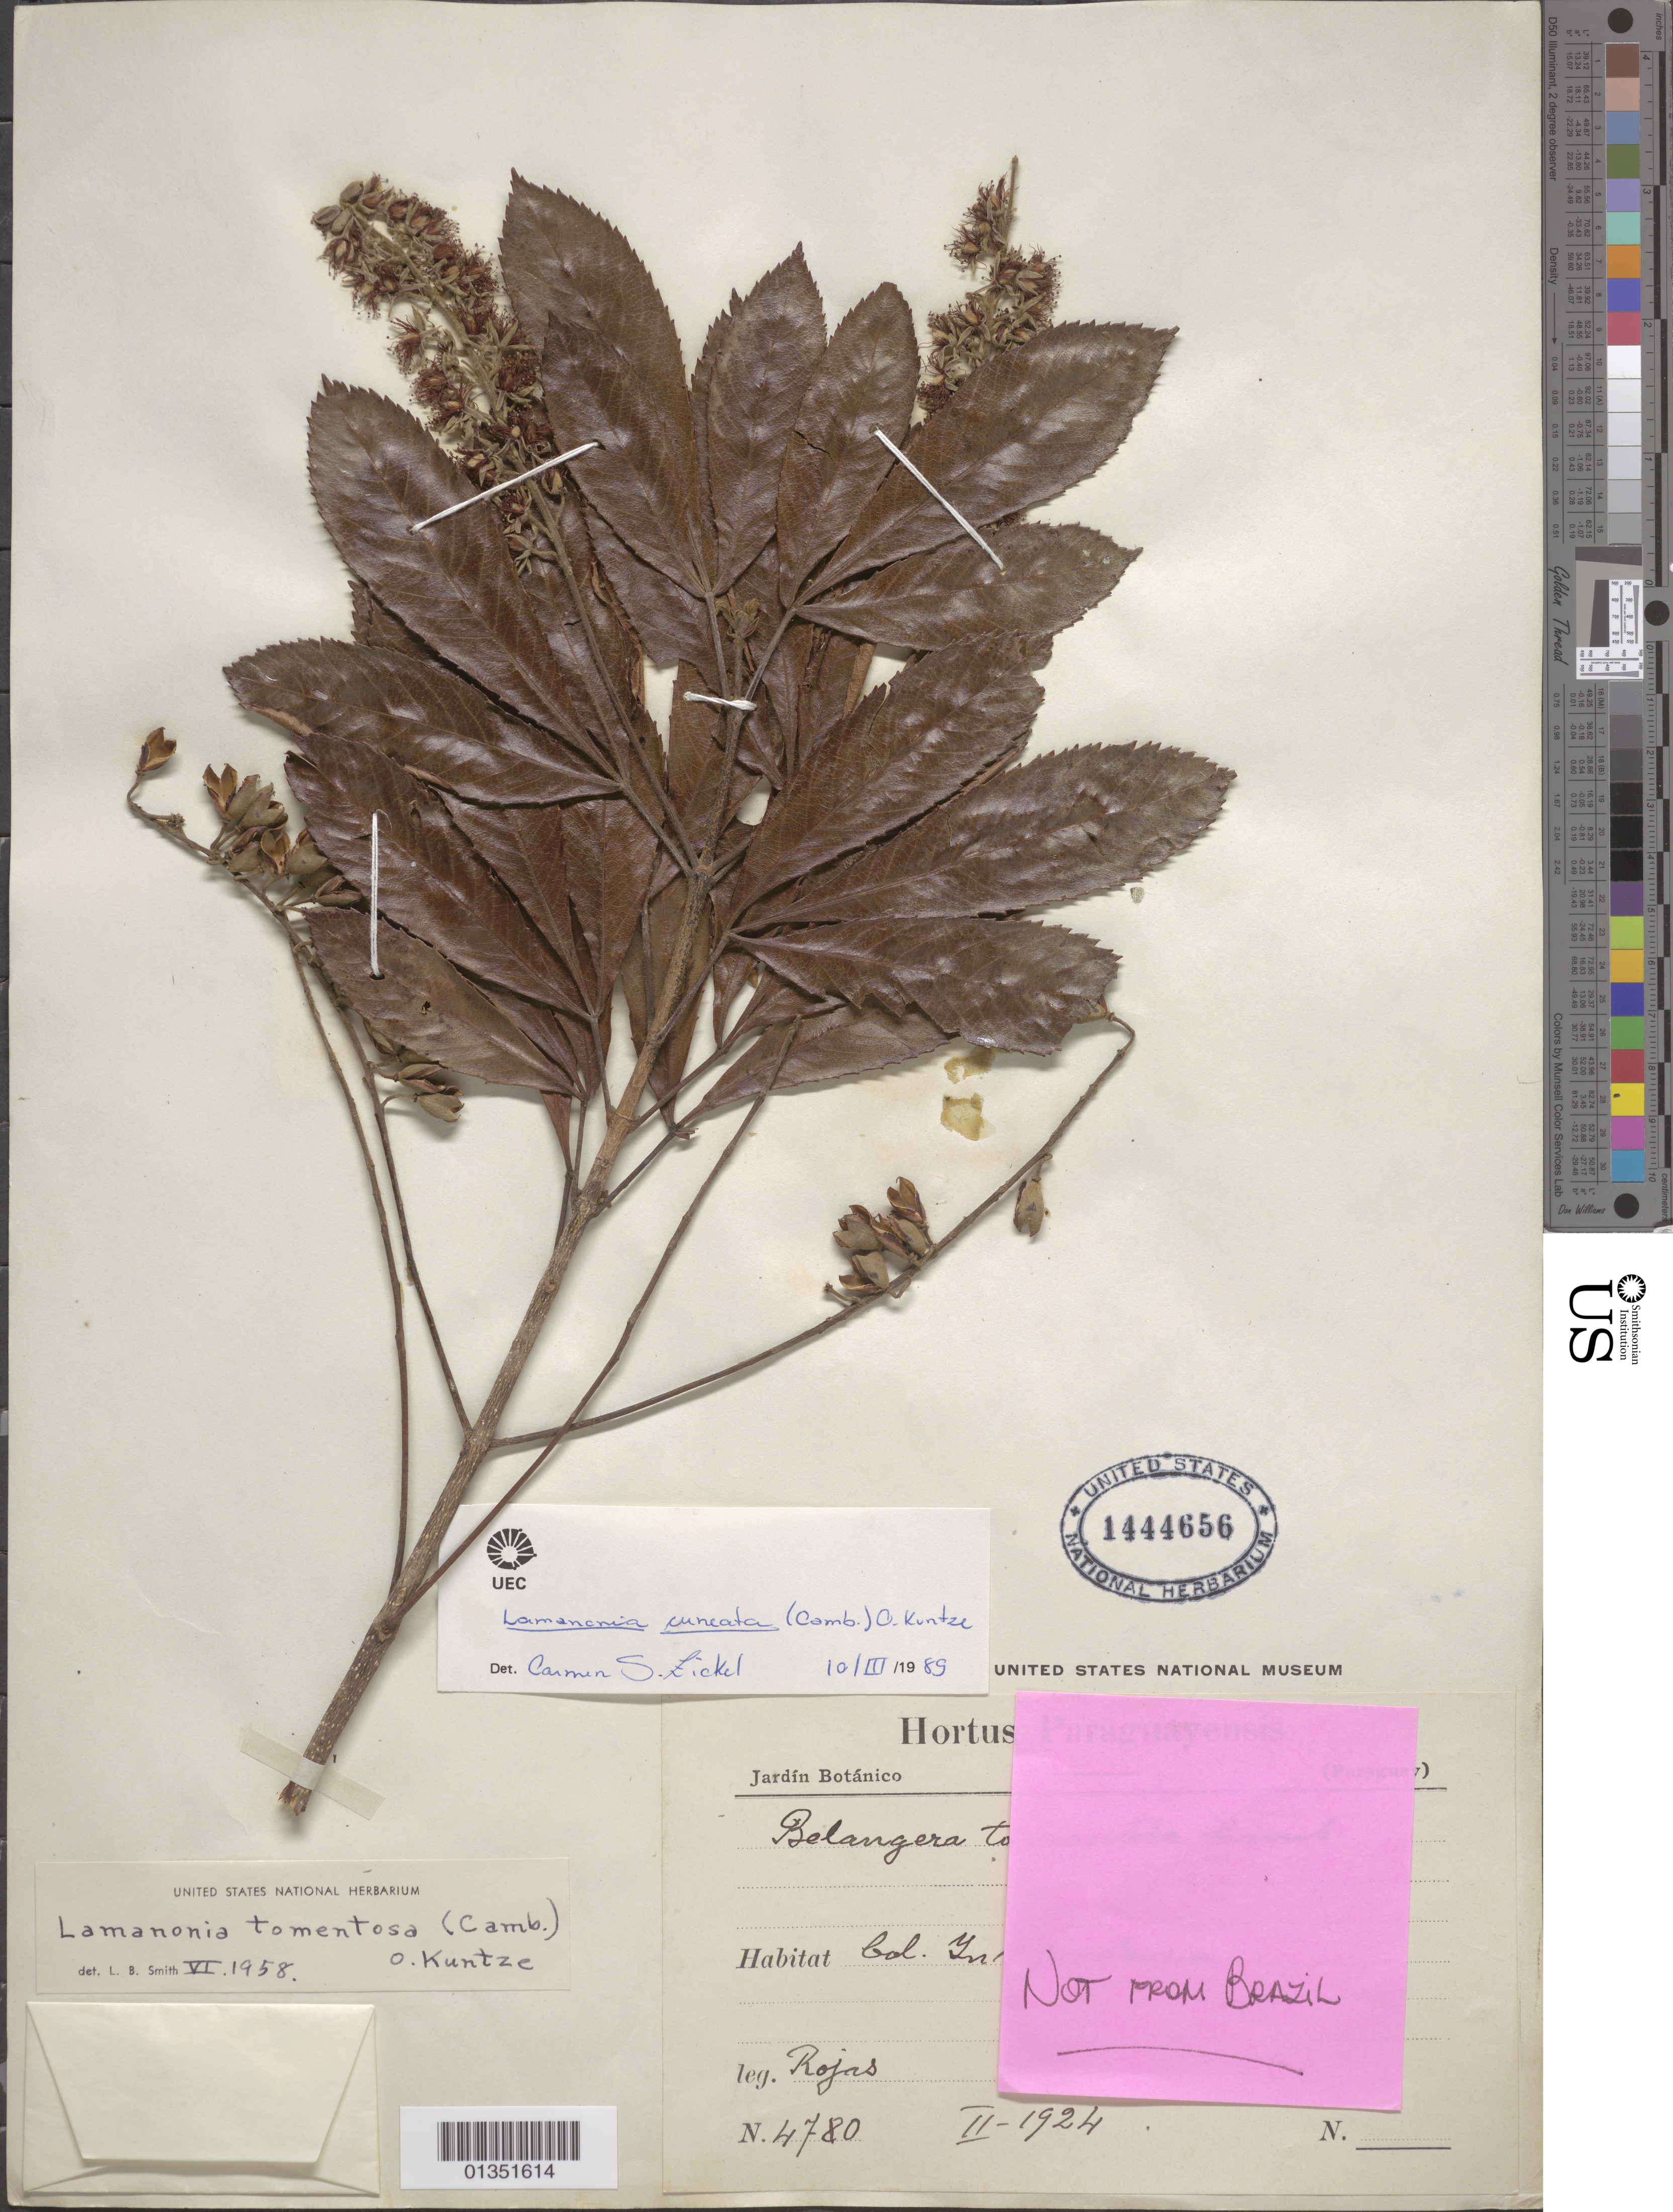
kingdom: Plantae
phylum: Tracheophyta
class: Magnoliopsida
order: Oxalidales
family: Cunoniaceae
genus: Lamanonia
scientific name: Lamanonia cuneata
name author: (Cambess.) Kuntze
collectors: Rojas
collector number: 4780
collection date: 1924-02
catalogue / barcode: US 1444656